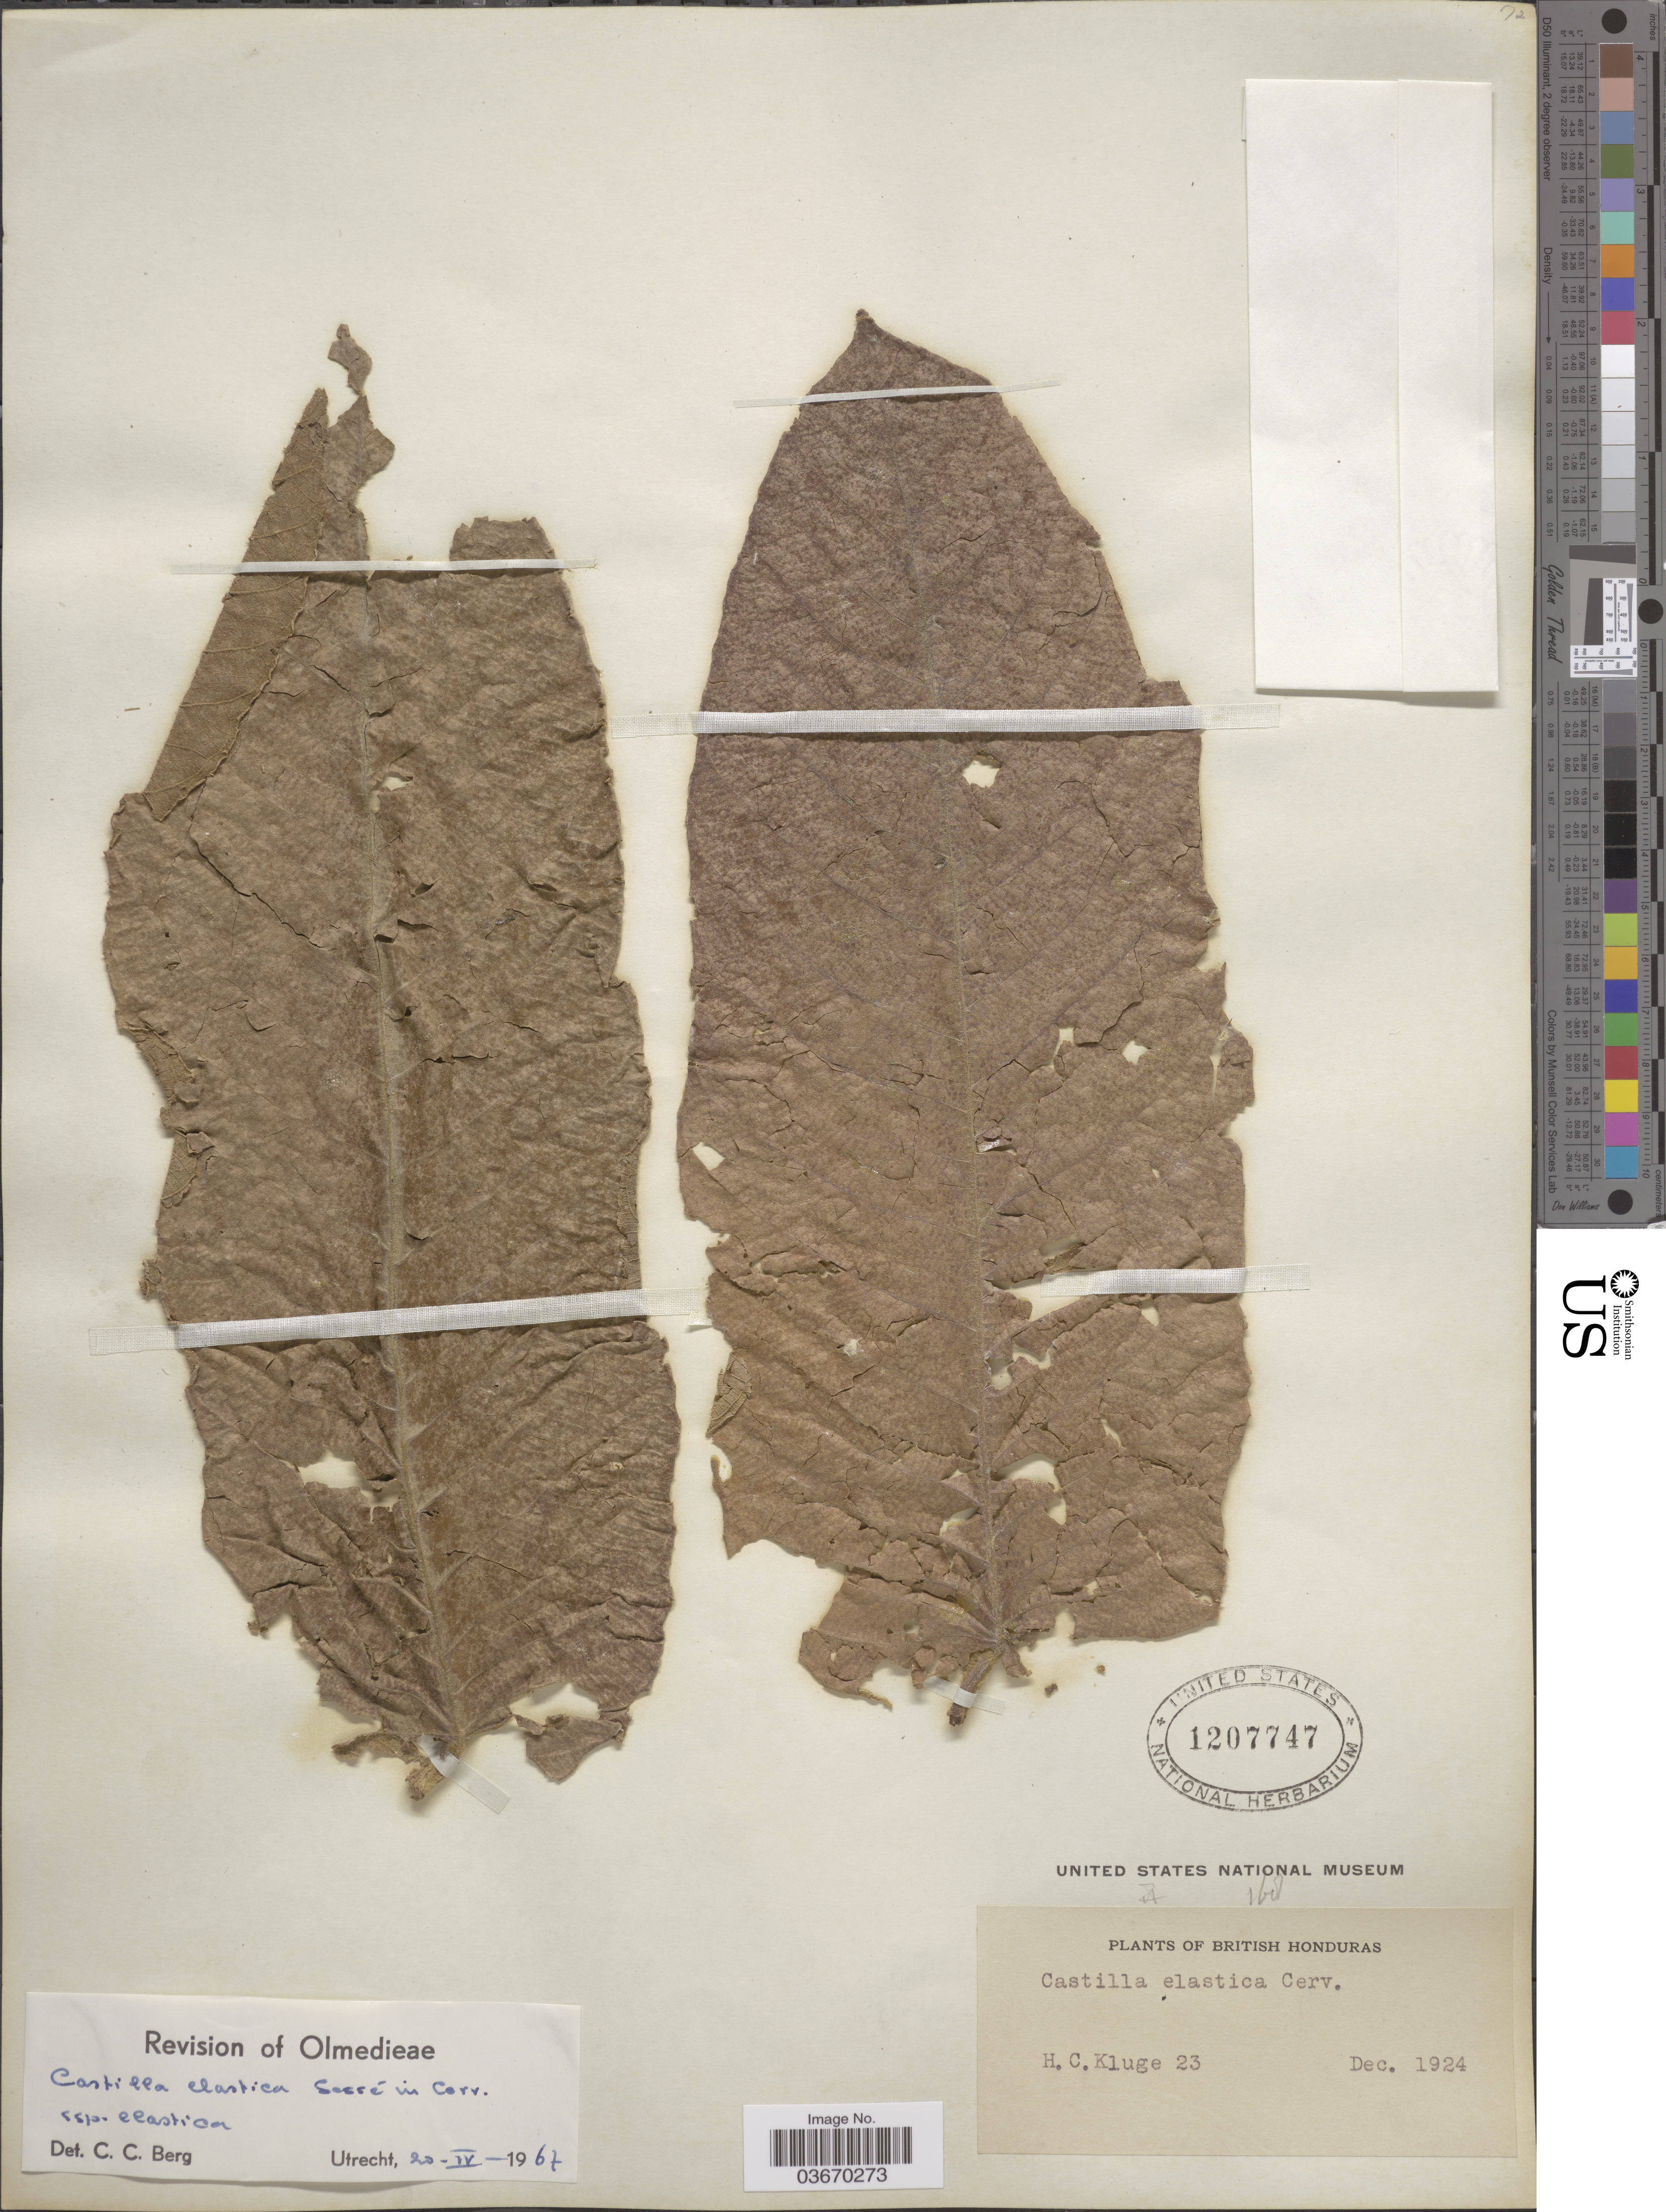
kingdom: Plantae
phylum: Tracheophyta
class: Magnoliopsida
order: Rosales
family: Moraceae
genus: Castilla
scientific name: Castilla elastica subsp. elastica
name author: Sessé ex Cerv.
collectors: H. C. Kluge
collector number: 23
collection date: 1924-12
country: Belize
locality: British Honduras.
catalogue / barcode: US 1207747